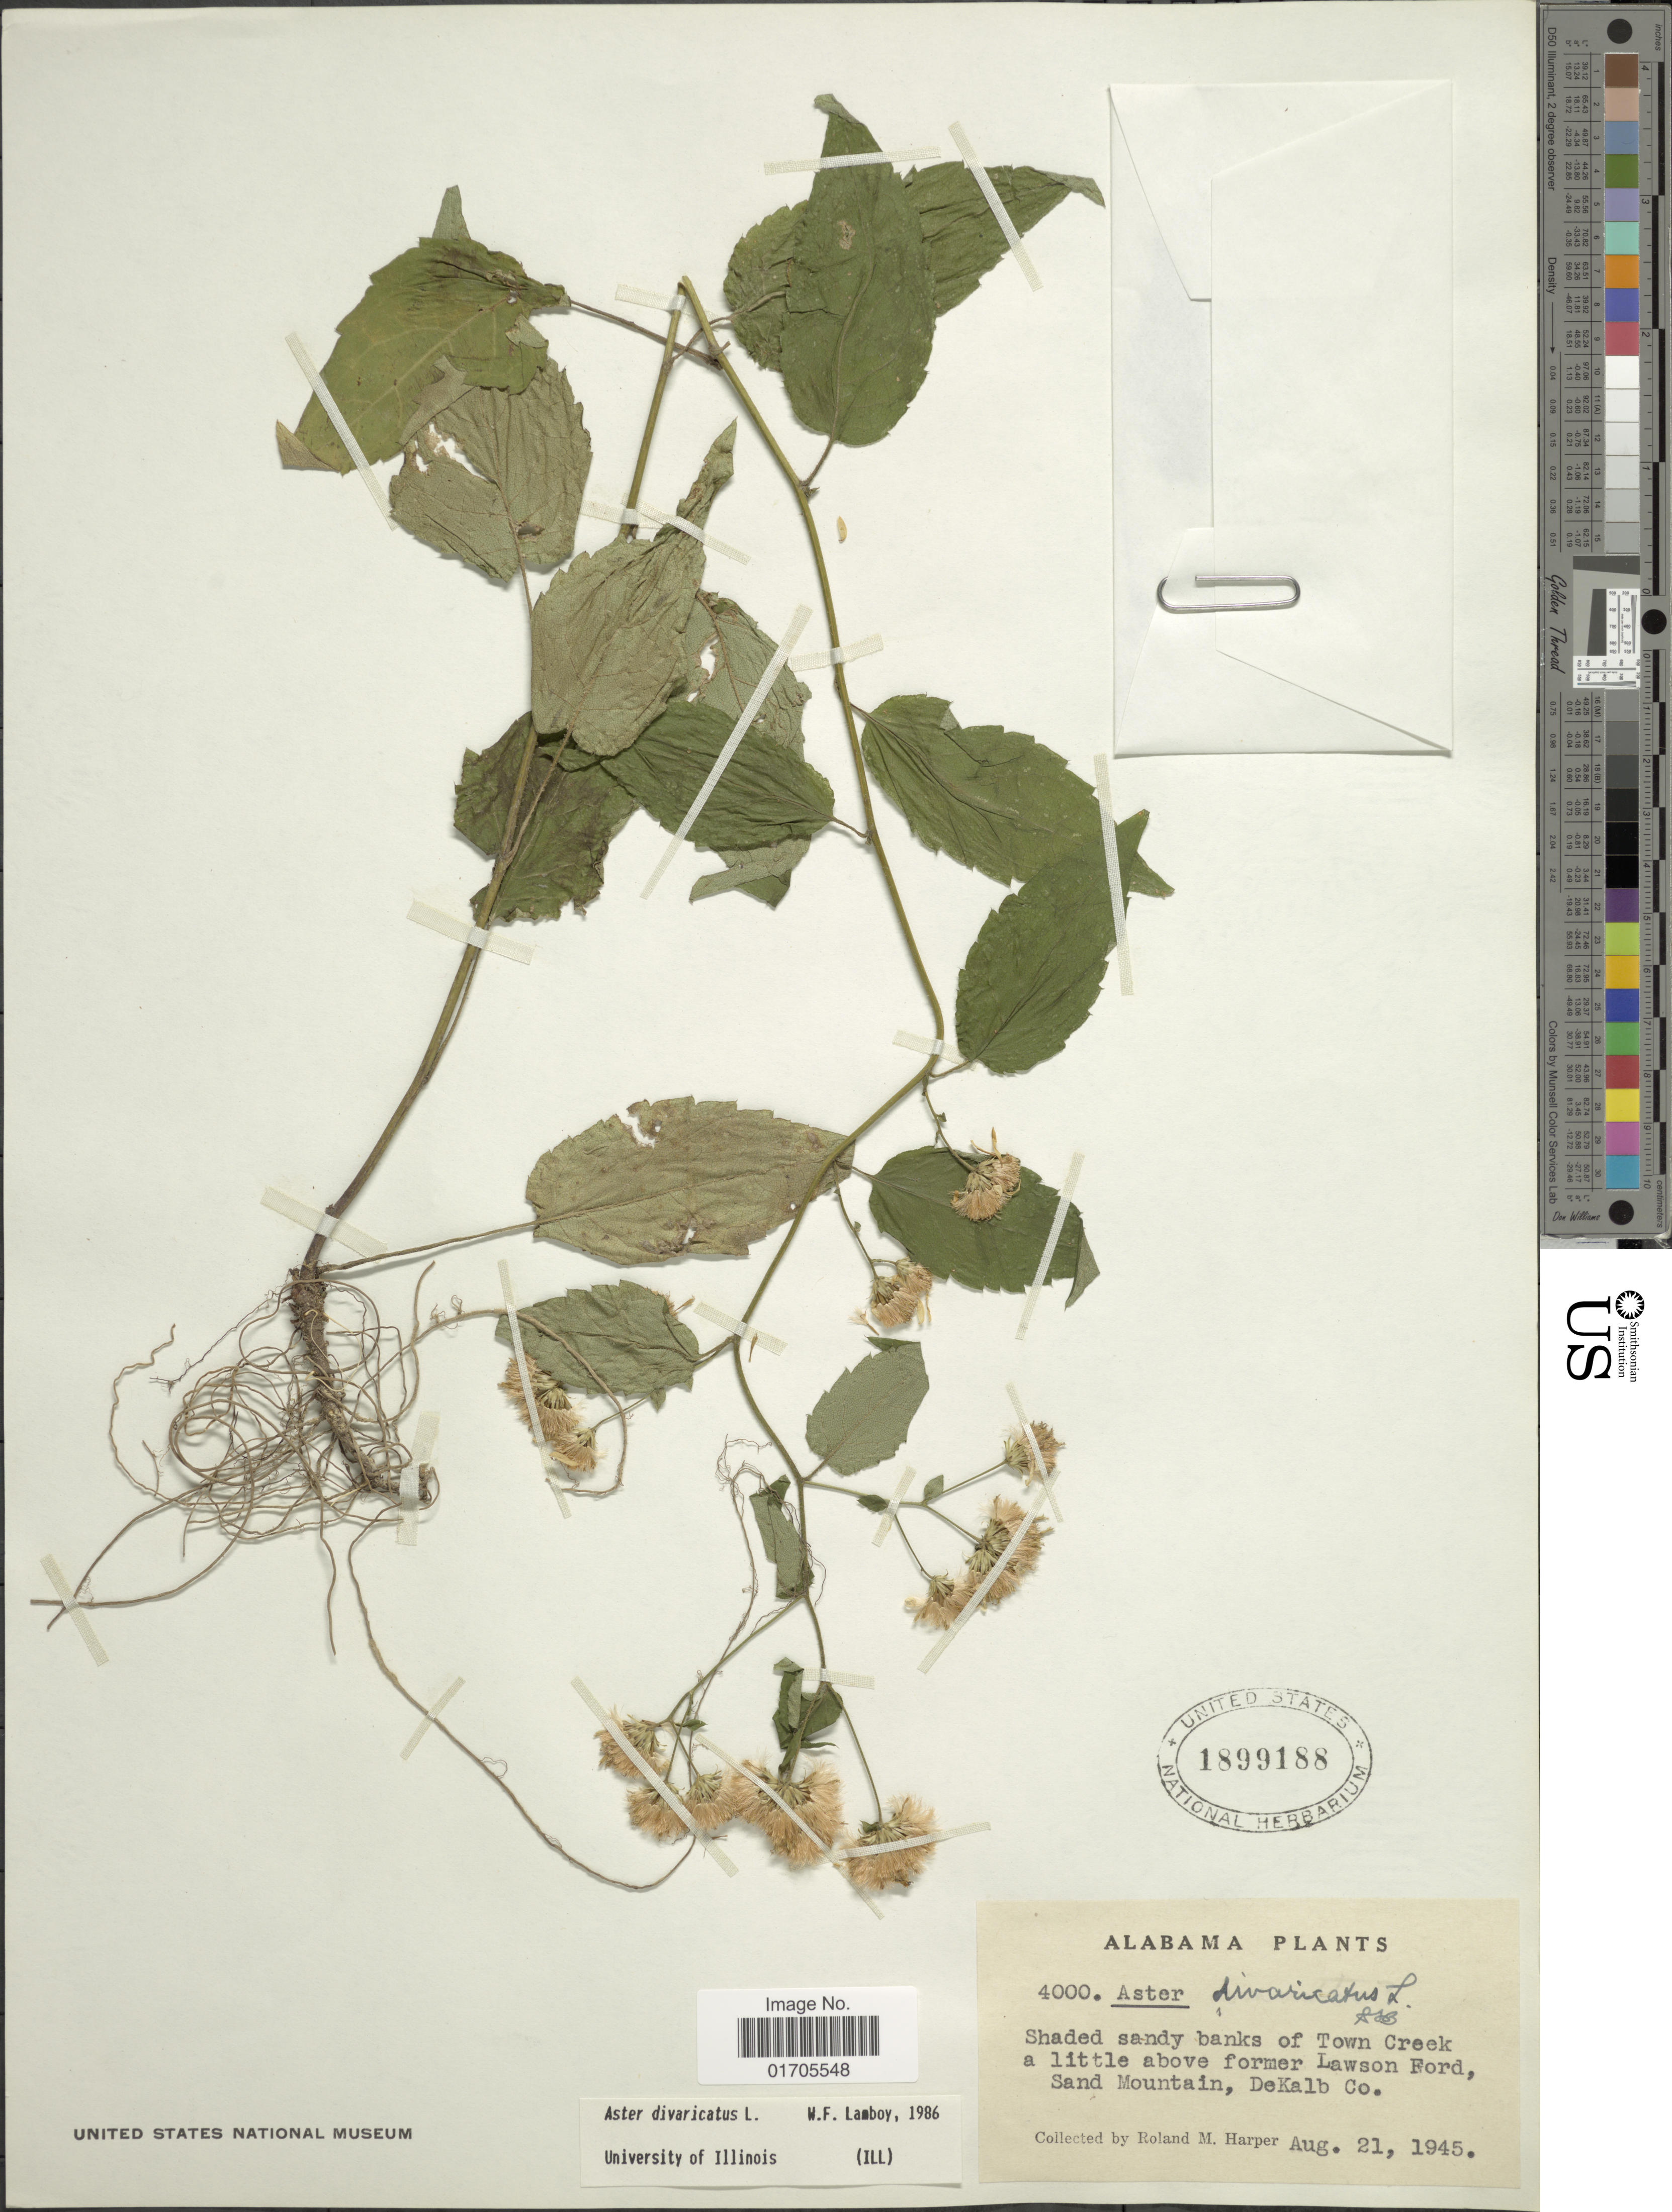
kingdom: Plantae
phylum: Tracheophyta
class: Magnoliopsida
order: Asterales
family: Asteraceae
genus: Eurybia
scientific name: Eurybia divaricata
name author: (L.) G.L. Nesom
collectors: R. M. Harper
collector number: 4000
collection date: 1945-08-21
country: United States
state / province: Alabama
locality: Alabama. Shaded sandy banks of Town Creek a little above former Lawson Ford, Sand Mountain, DeKalb Co.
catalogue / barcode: US 1899188